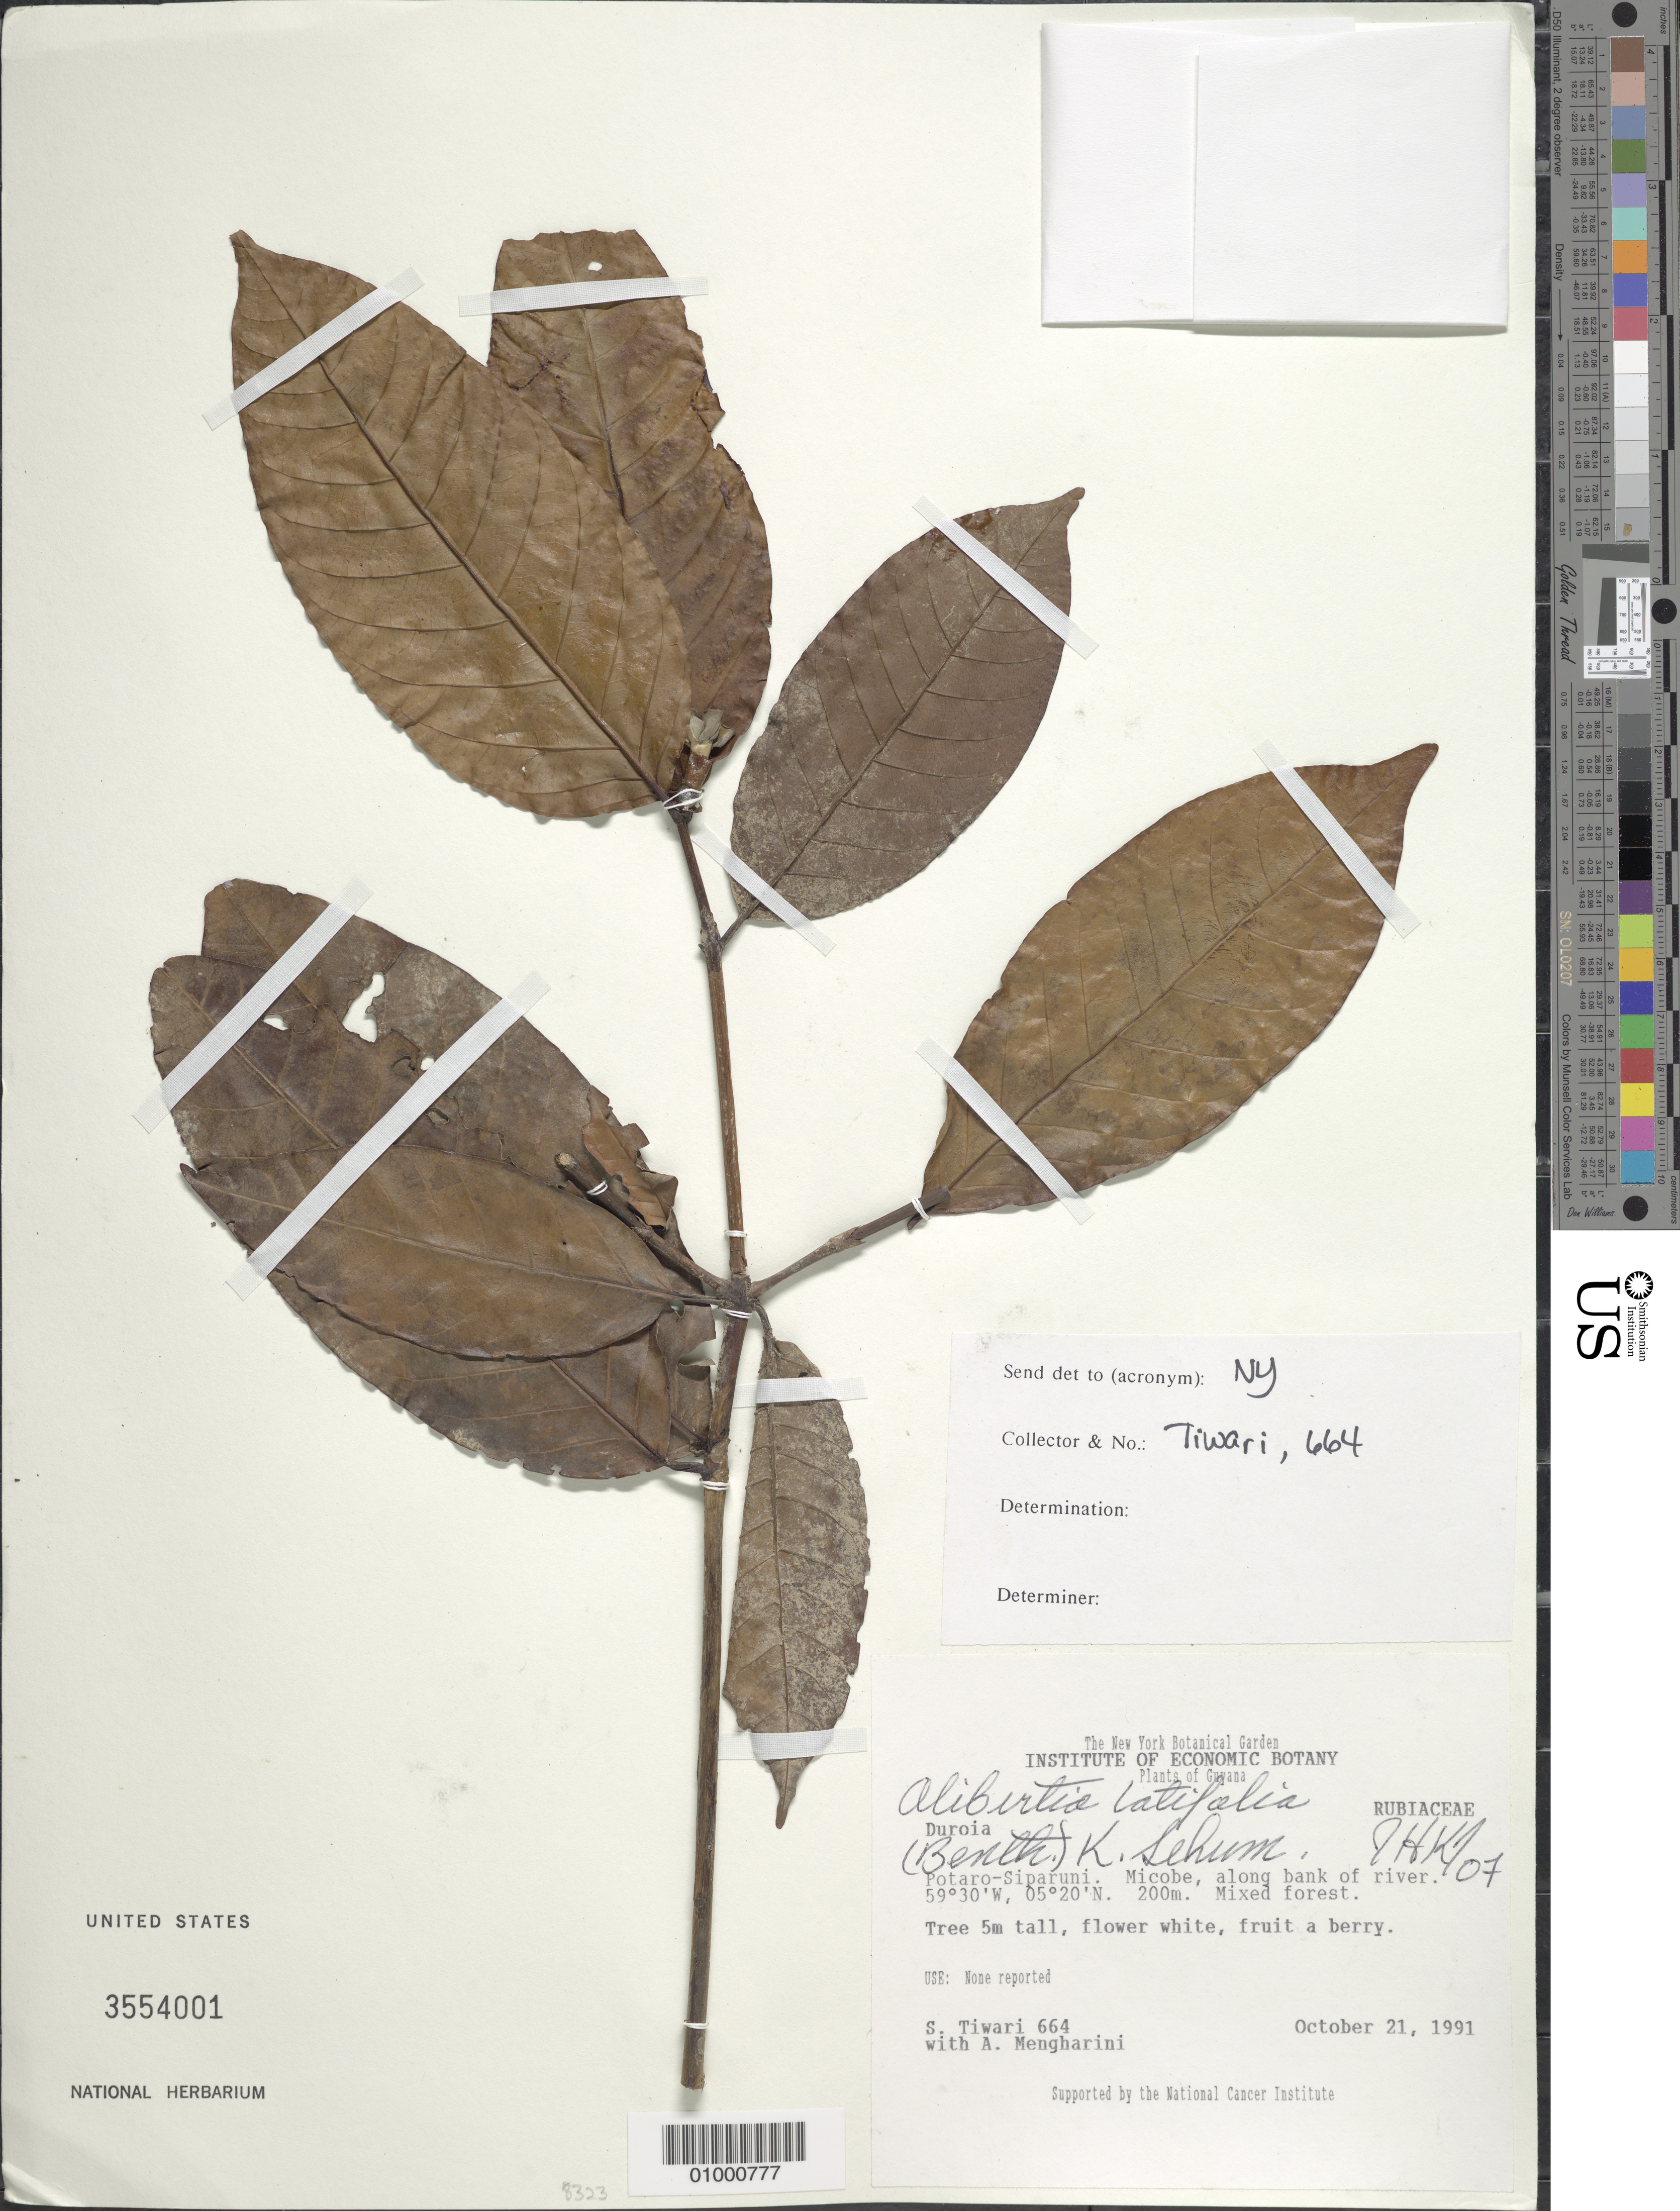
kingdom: Plantae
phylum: Tracheophyta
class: Magnoliopsida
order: Gentianales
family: Rubiaceae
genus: Alibertia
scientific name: Alibertia latifolia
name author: (Benth.) K. Schum.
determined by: Kirkbride, J. H.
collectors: S. Tiwari & A. Mengharini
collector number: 664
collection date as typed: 21-Oct-91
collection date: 1991-10-21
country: Guyana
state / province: Potaro-Siparuni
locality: Micobe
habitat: Mixed forest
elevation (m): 200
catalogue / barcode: US 3554001